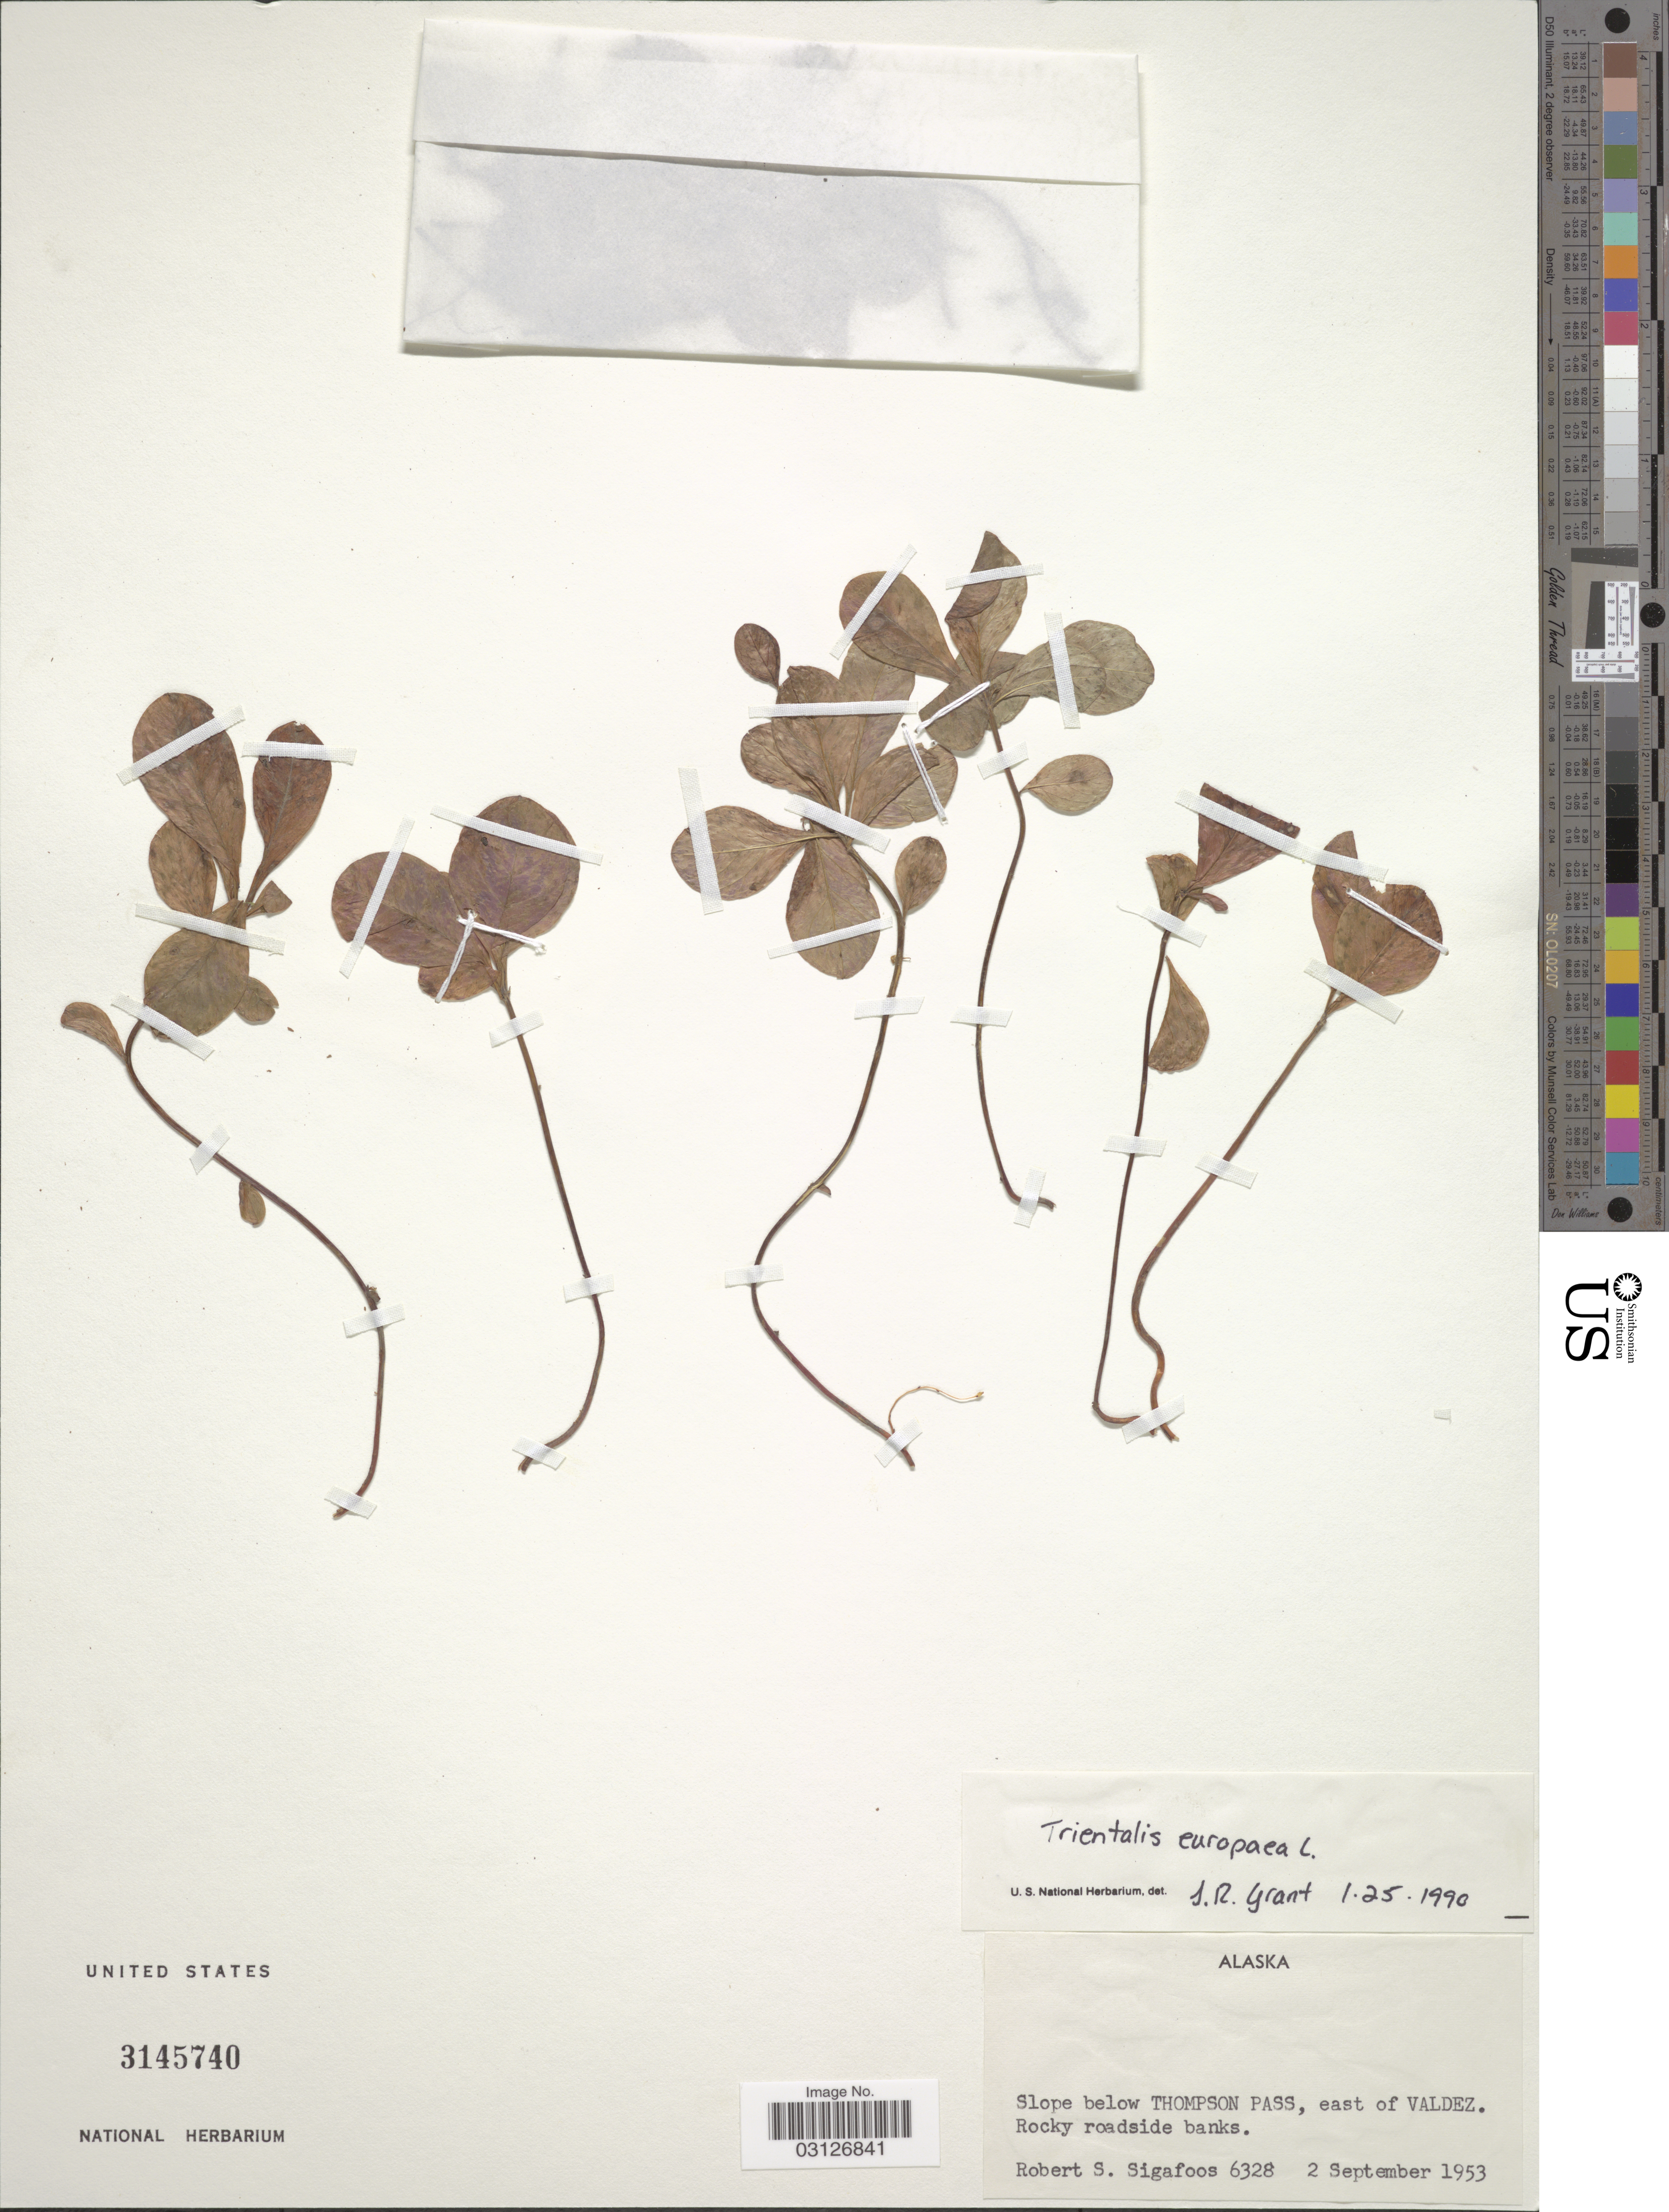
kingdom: Plantae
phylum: Tracheophyta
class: Magnoliopsida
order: Ericales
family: Primulaceae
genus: Trientalis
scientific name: Trientalis europaea subsp. arctica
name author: (Fisch. ex Hook.) Hultén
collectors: R. Sigafoos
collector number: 6328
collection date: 1953-09-02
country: United States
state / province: Alaska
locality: Slope below Thompson Pass, east of Valdez.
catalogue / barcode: US 3145740